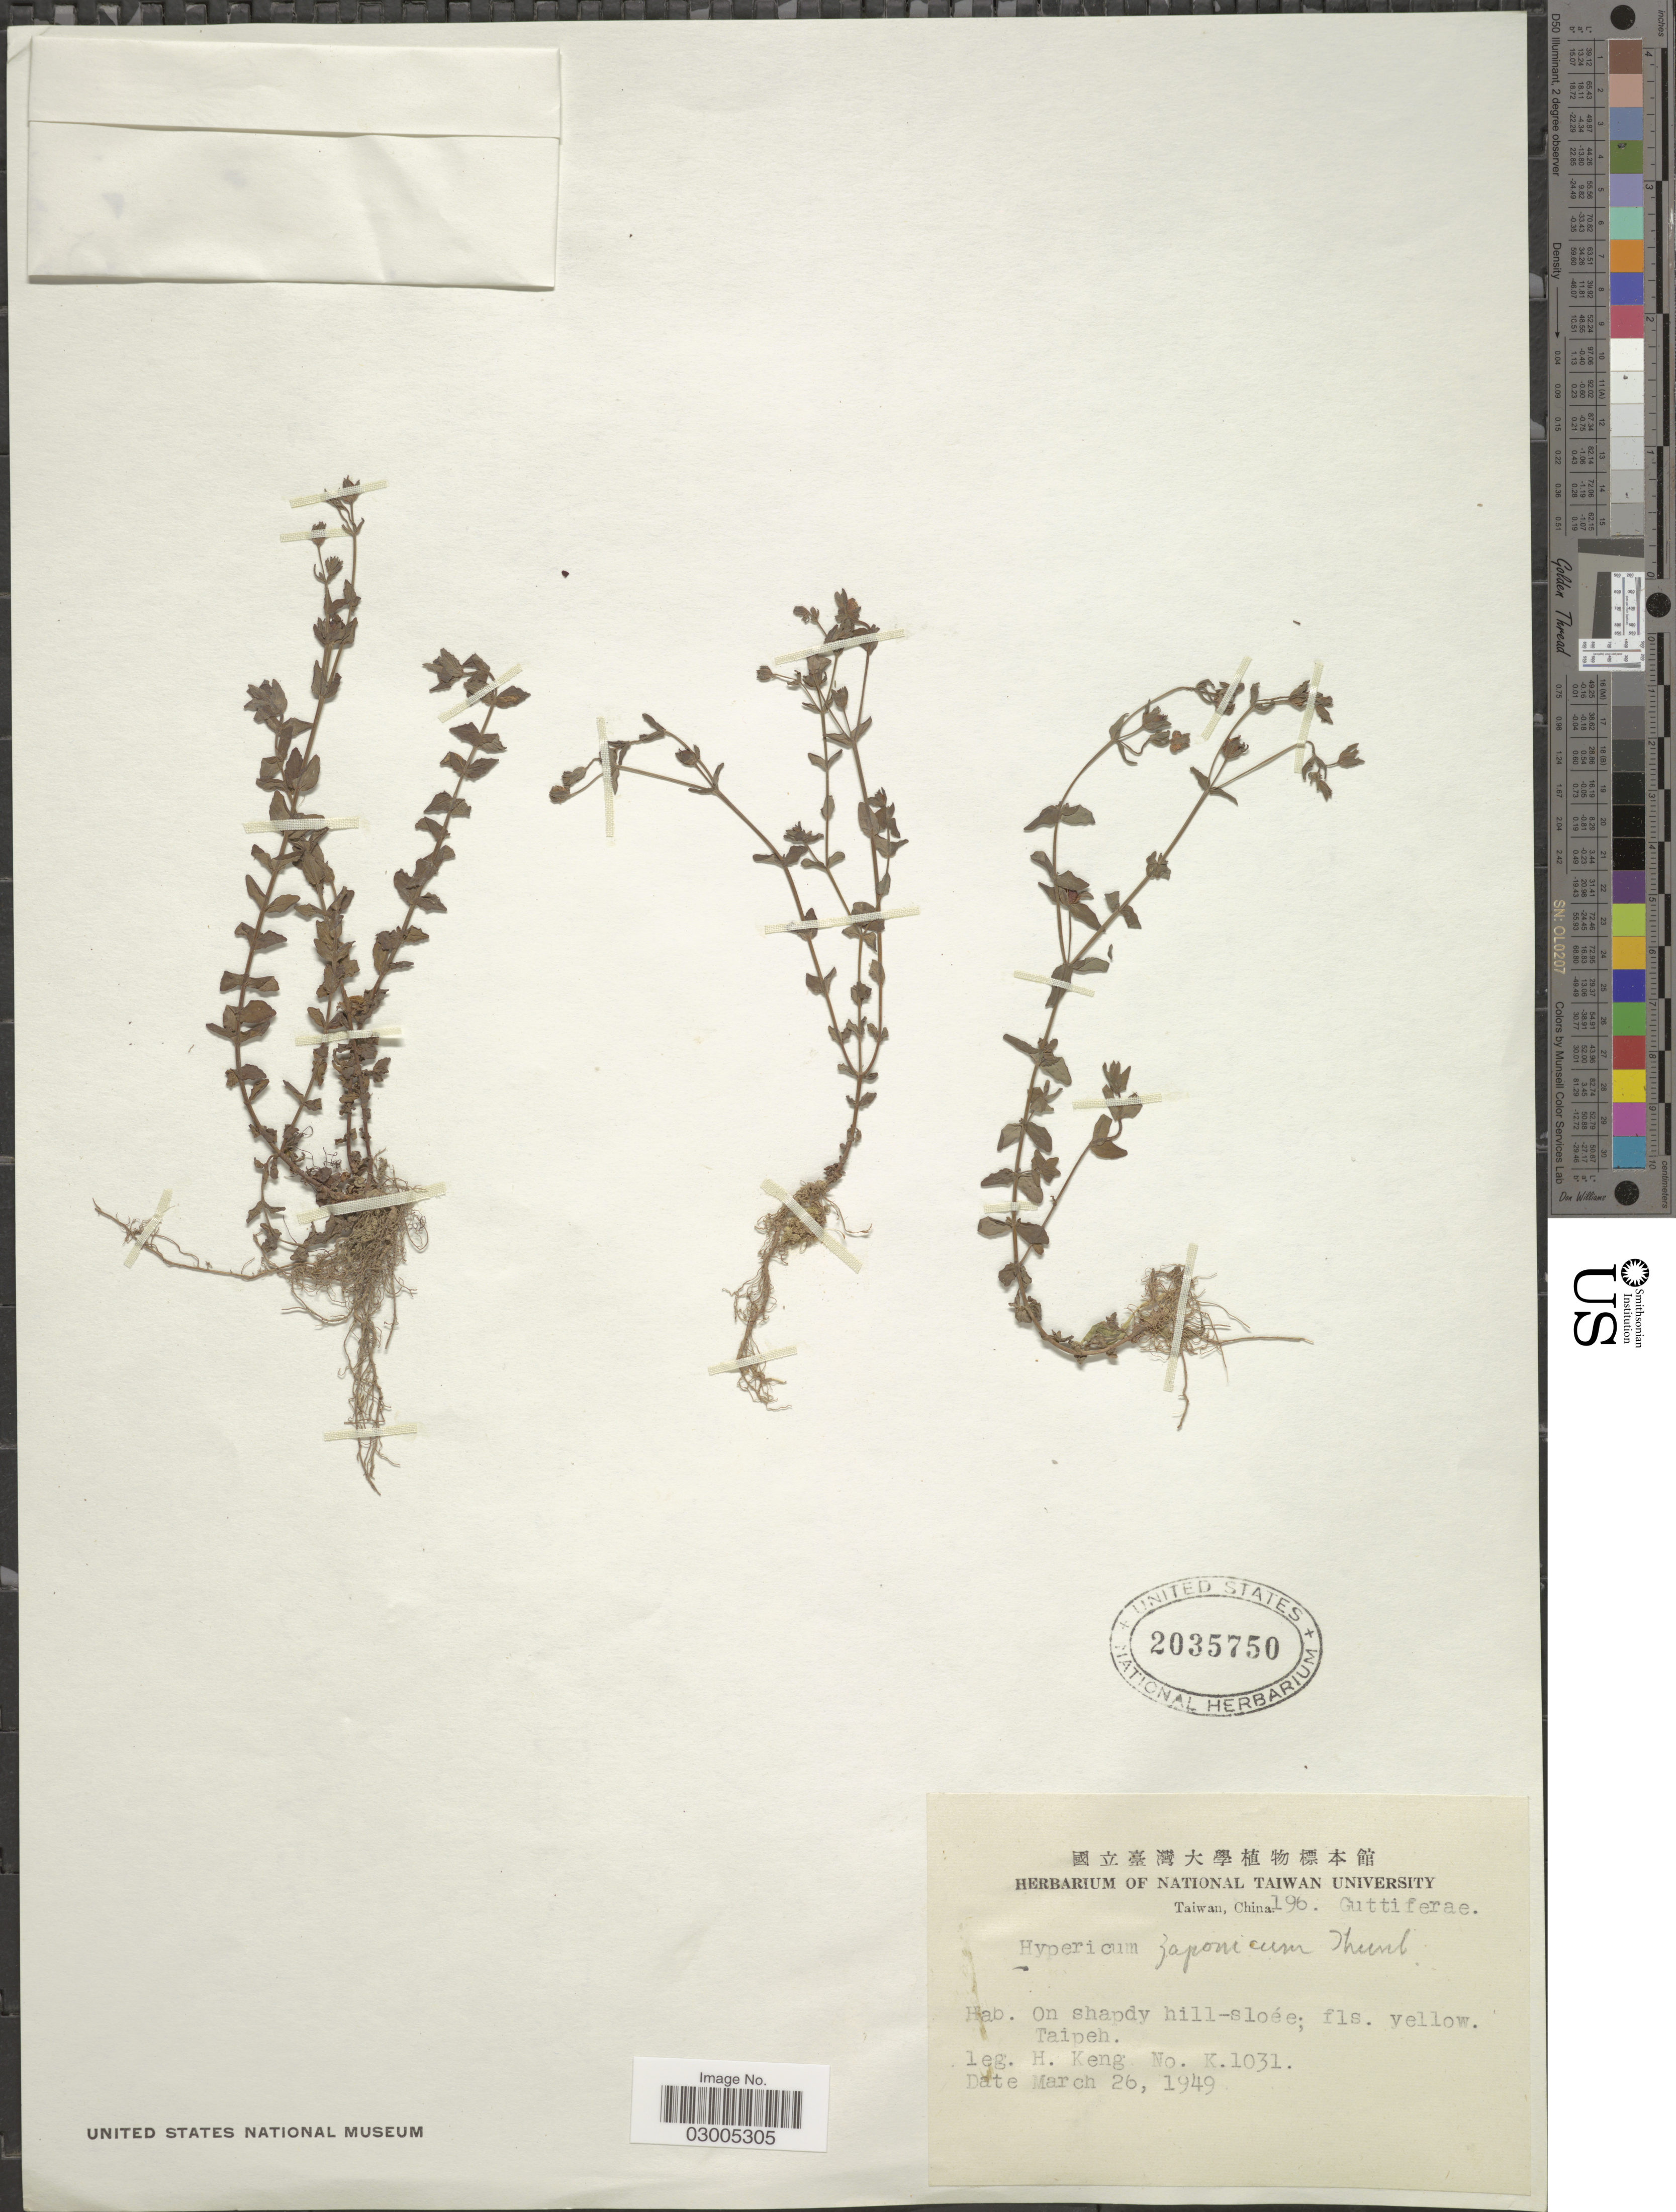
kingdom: Plantae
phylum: Tracheophyta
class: Magnoliopsida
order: Malpighiales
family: Hypericaceae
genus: Hypericum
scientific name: Hypericum japonicum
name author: Thunb.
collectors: H. Keng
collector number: K.1031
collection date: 1949-03-26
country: Taiwan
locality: Taipeh.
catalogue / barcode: US 2035750